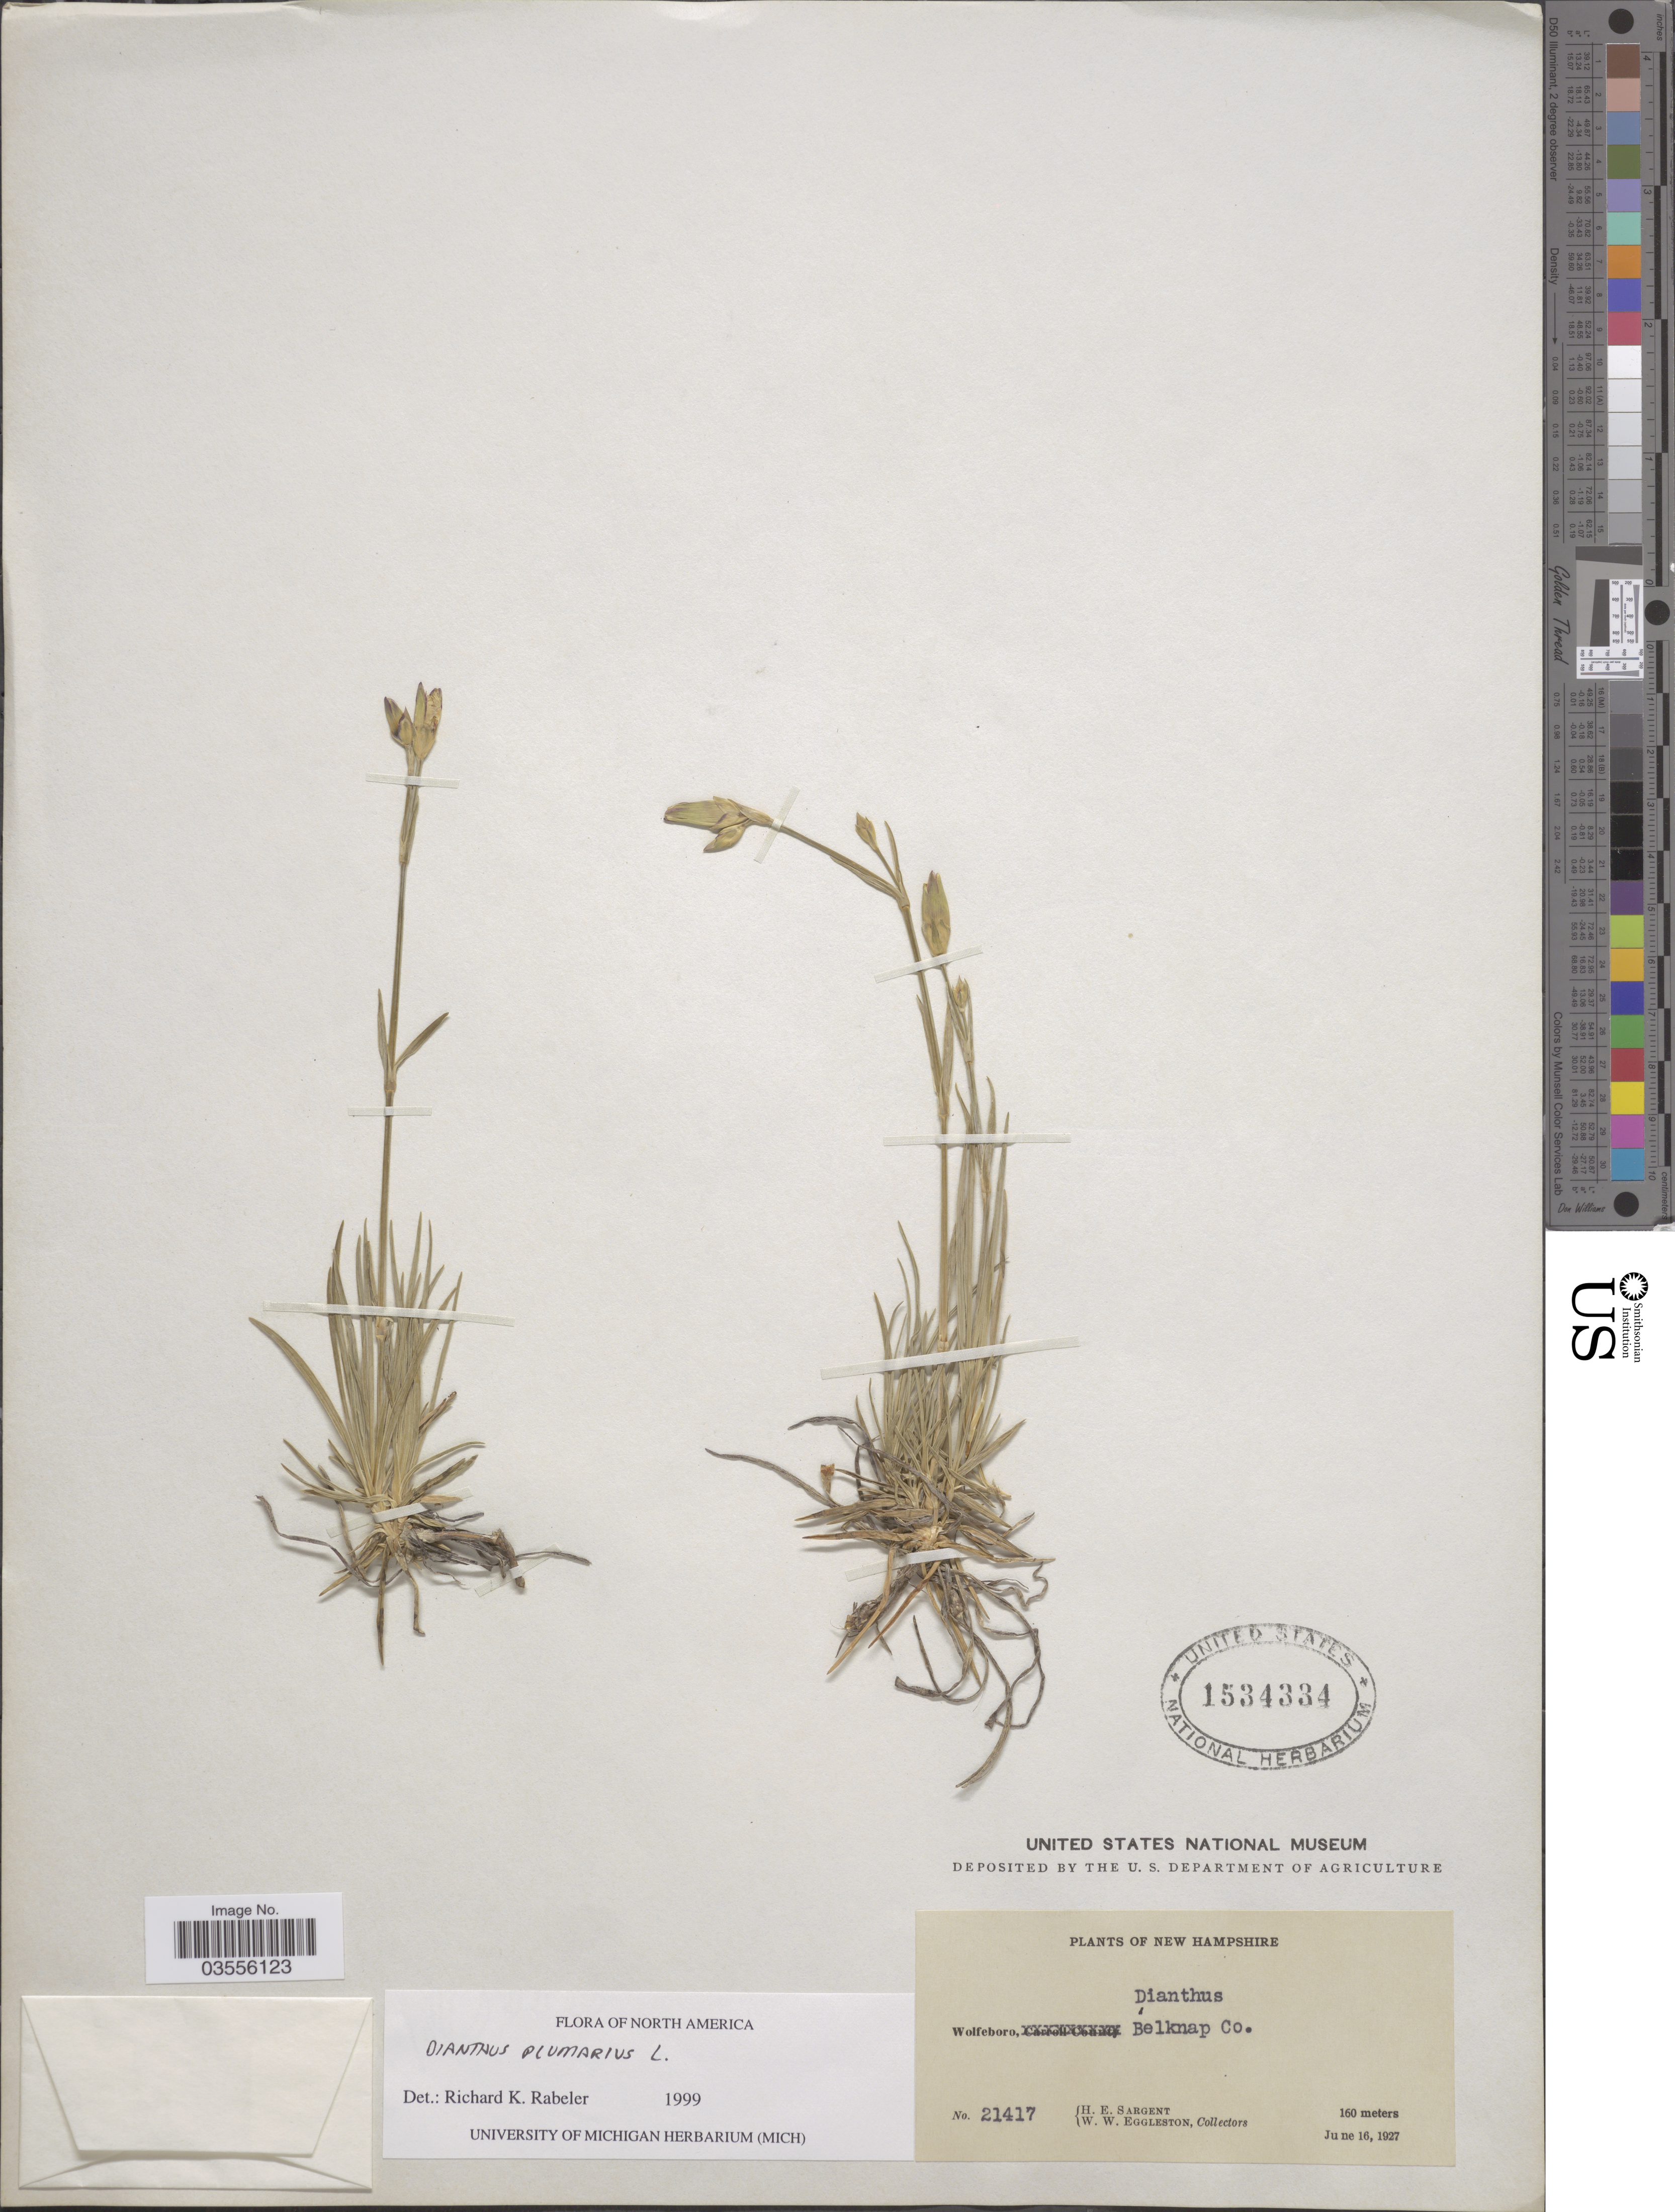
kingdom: Plantae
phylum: Tracheophyta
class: Magnoliopsida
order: Caryophyllales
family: Caryophyllaceae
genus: Dianthus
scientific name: Dianthus plumarius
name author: L.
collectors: H. Sargent & W. W. Eggleston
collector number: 21417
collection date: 1927-06-16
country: United States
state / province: New Hampshire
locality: Wolfeboro, Belknap Co.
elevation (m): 160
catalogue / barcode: US 1534334